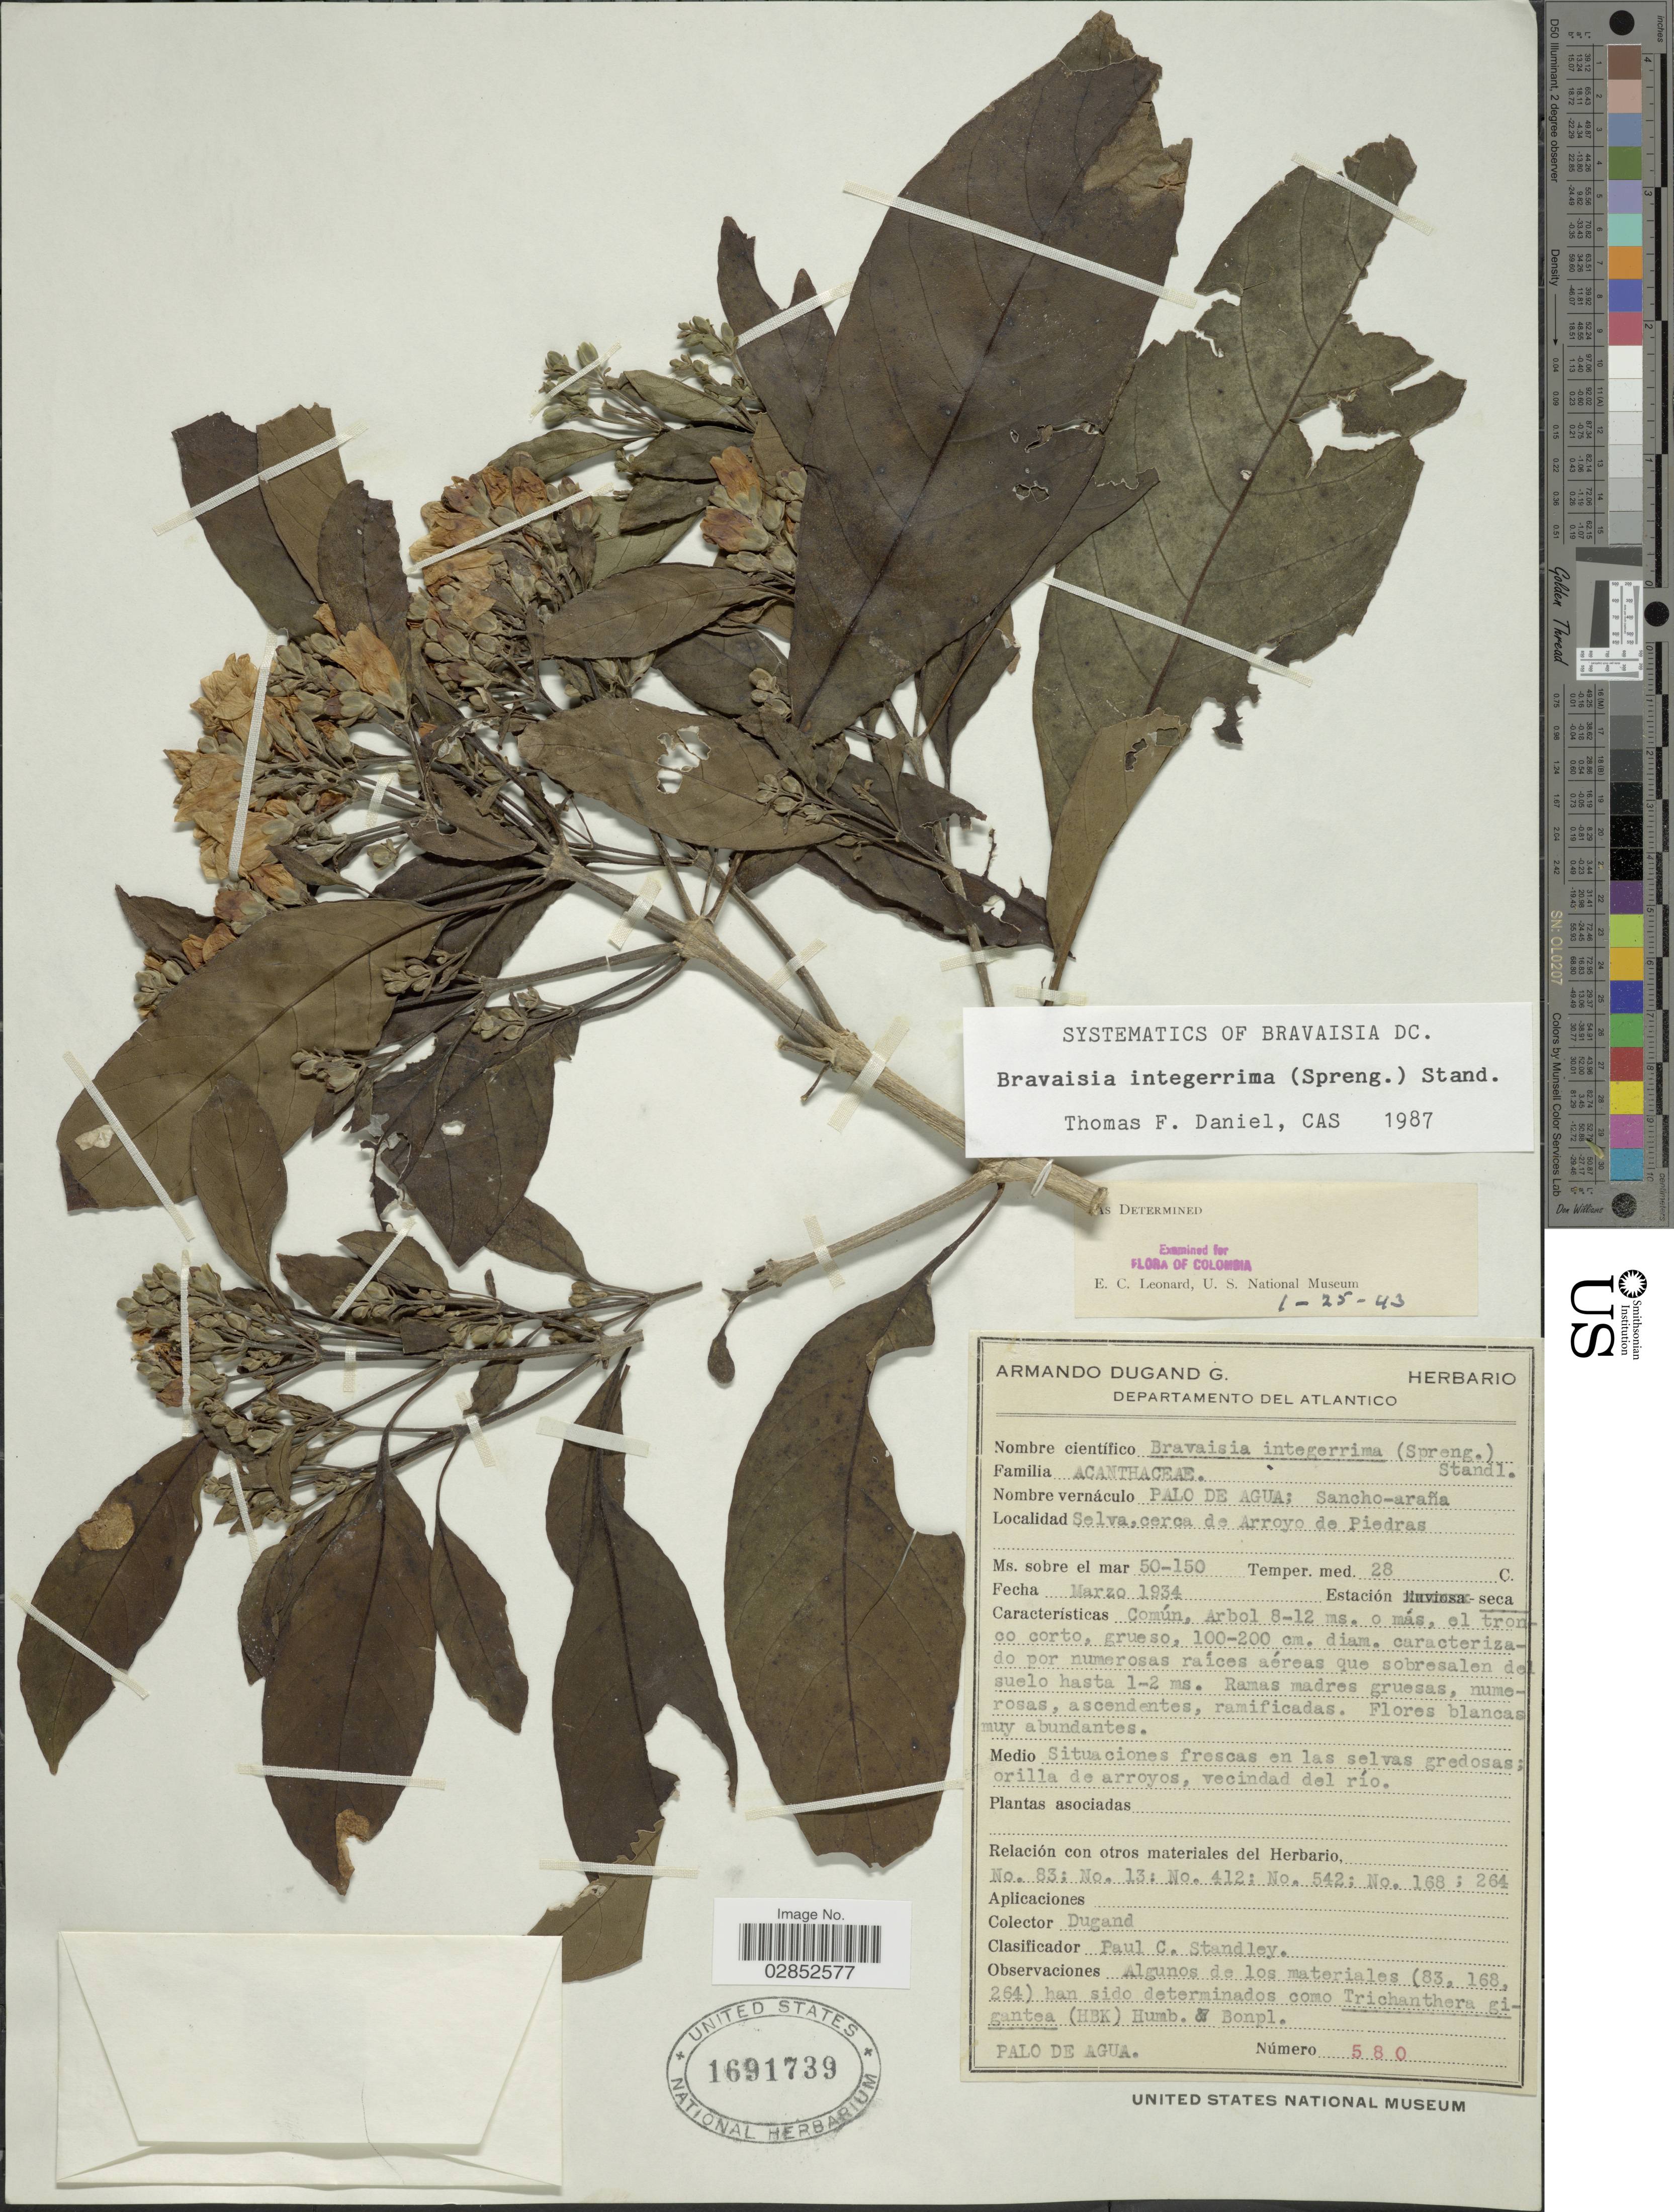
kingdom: Plantae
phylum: Tracheophyta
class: Magnoliopsida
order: Lamiales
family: Acanthaceae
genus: Bravaisia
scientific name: Bravaisia integerrima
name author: (Spreng.) Standl.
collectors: A. Dugand G.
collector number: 580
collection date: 1934-03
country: Colombia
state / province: Atlántico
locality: Selva, cerca de Arroyo de Piedras.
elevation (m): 50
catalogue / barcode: US 1691739